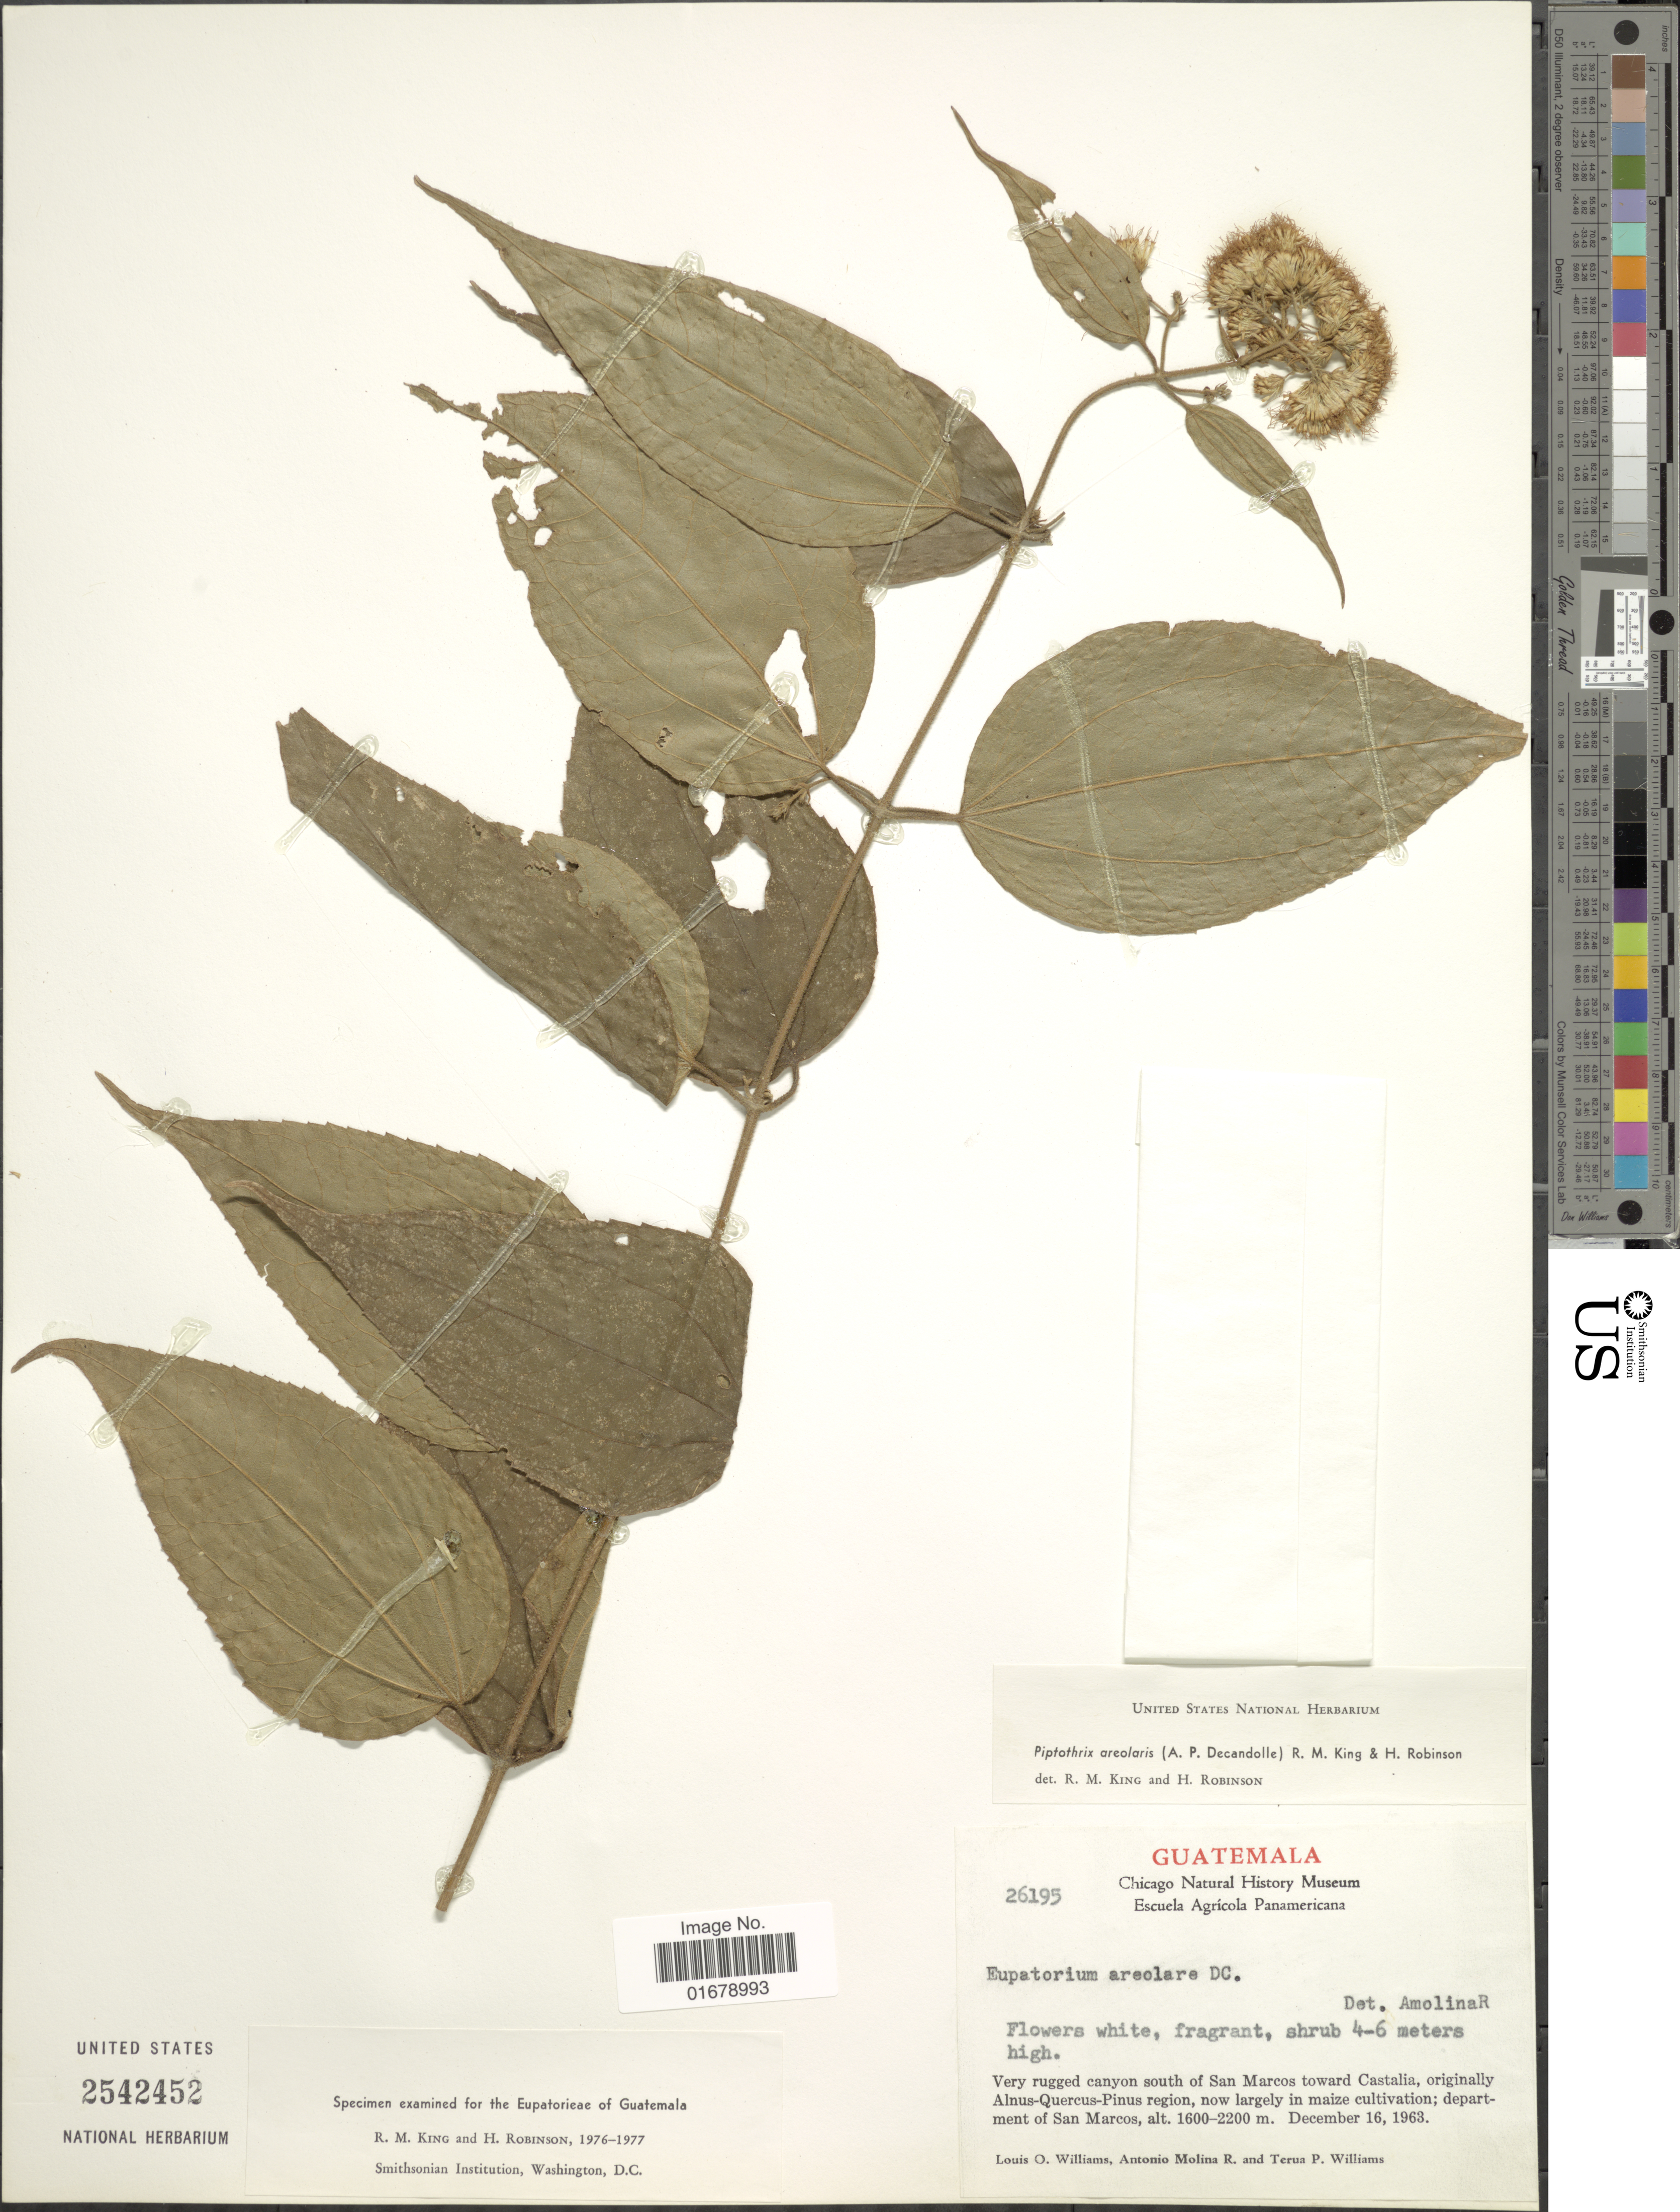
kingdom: Plantae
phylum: Tracheophyta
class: Magnoliopsida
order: Asterales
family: Asteraceae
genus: Piptothrix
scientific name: Piptothrix areolaris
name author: (DC.) R.M. King & H. Rob.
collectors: L. O. Williams, A. Molina R. & T. P. Williams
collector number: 26195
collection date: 1963-12-16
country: Guatemala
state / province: San Marcos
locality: Guatemala. Very rugged canyon south of San Marcos otward Castalia, originally Alnus-Quercus-Pinus region, now largely in maize cultivation; department of San Marcos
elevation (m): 1600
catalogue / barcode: US 2542452